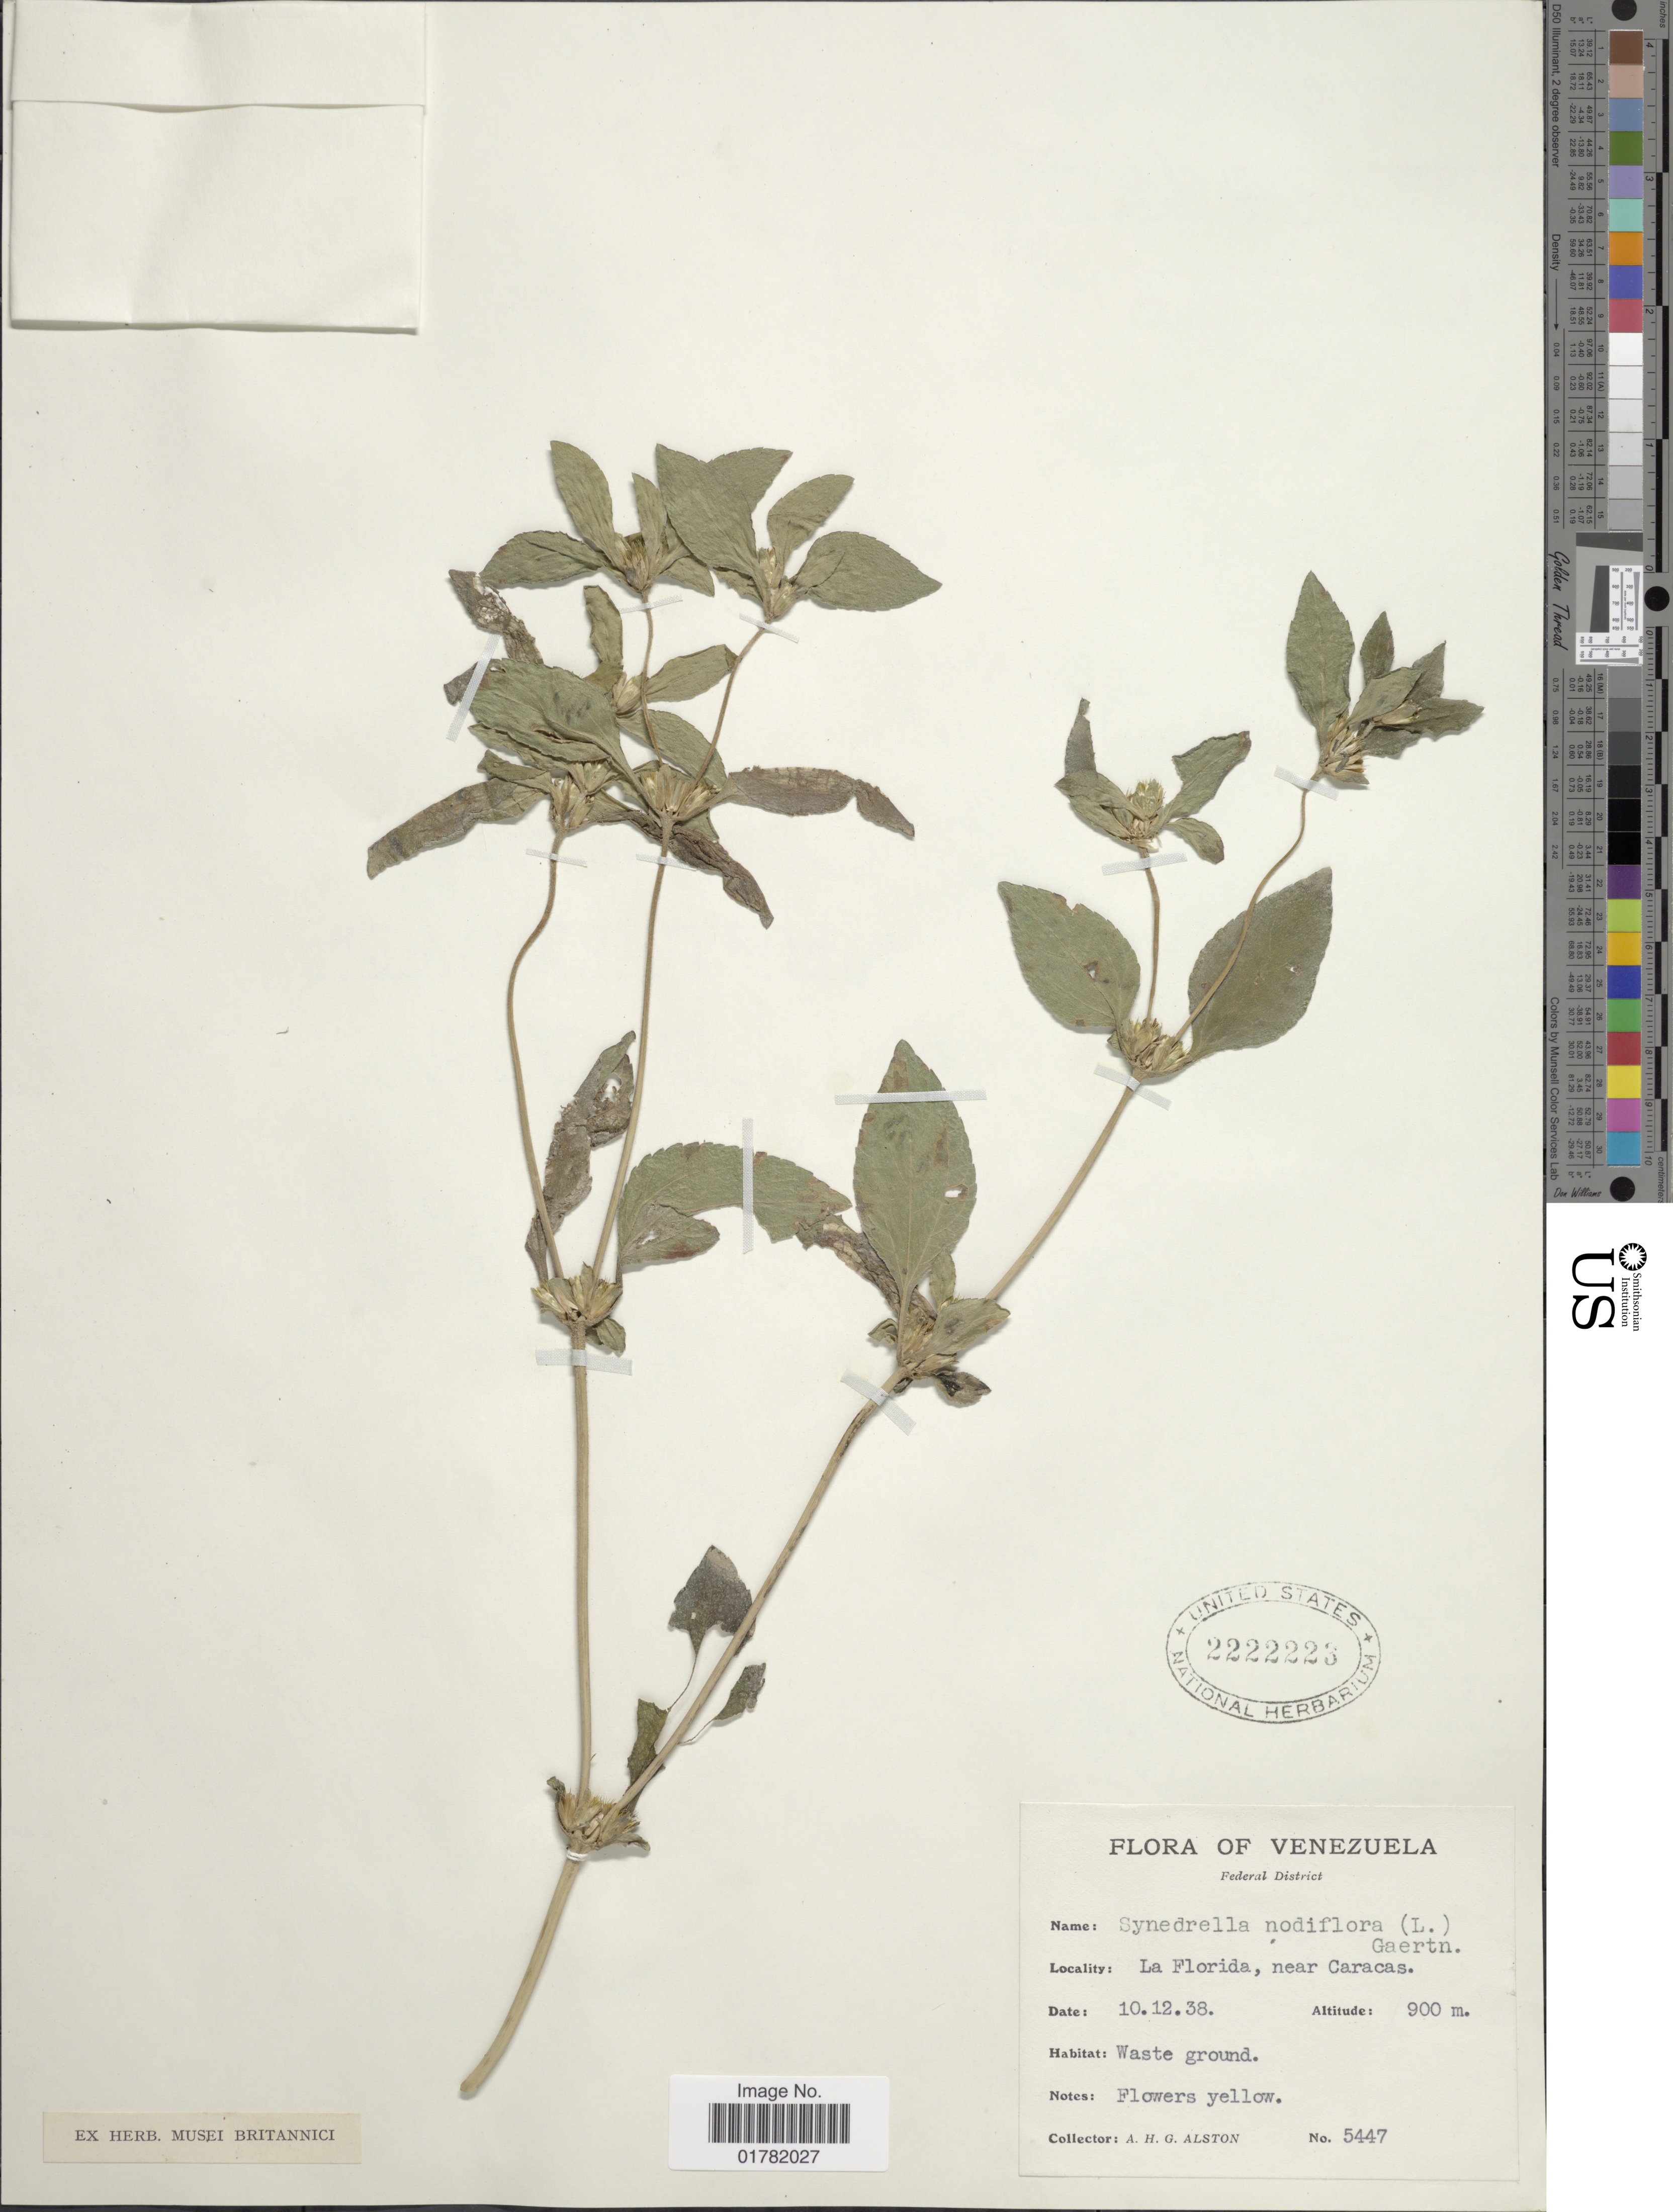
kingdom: Plantae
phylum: Tracheophyta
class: Magnoliopsida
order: Asterales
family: Asteraceae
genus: Synedrella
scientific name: Synedrella nodiflora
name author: (L.) Gaertn.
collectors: A. H. Alston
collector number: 5447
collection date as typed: Transcribed d/m/y: 10/12/38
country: Venezuela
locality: Federal District, La Florida, near Caracas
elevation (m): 900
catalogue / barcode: US 2222223